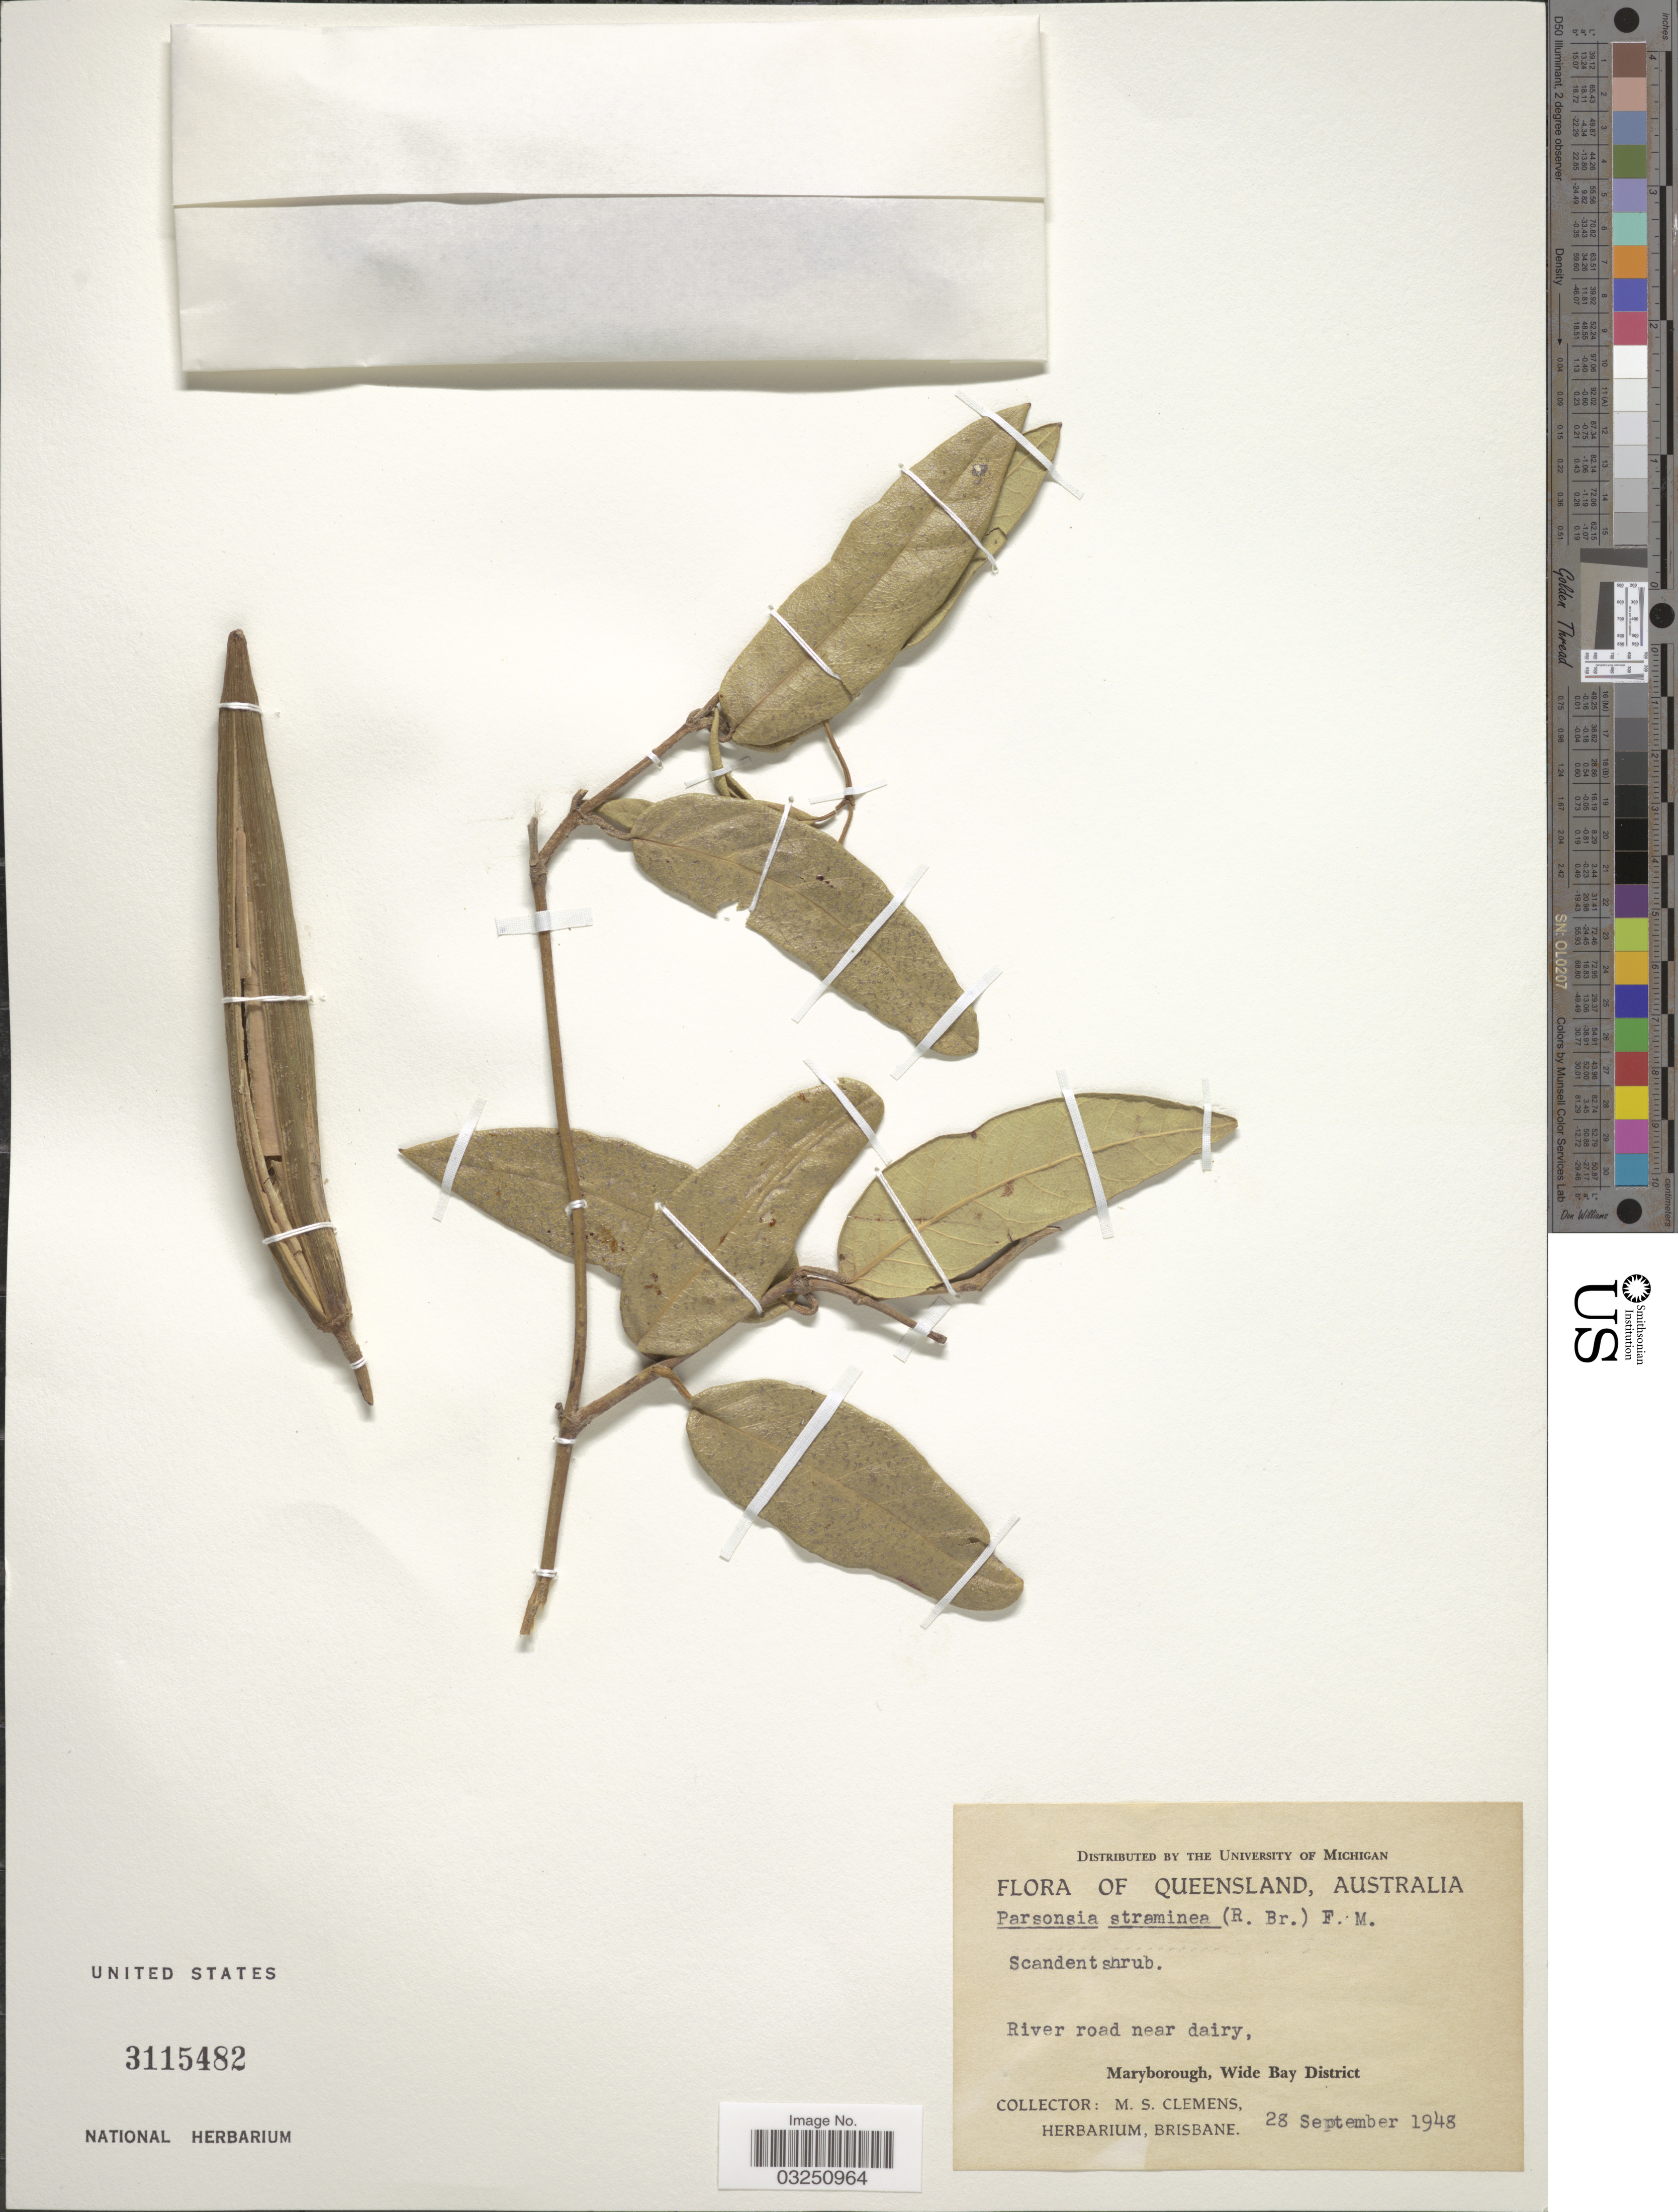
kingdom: Plantae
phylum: Tracheophyta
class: Magnoliopsida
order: Gentianales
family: Apocynaceae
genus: Parsonsia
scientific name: Parsonsia straminea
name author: (R. Br.) F. Muell.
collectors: M. S. Clemens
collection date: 1948-09-28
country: Australia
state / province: Queensland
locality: River road near dairy, Maryborough, Wide Bay District.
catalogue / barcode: US 3115482